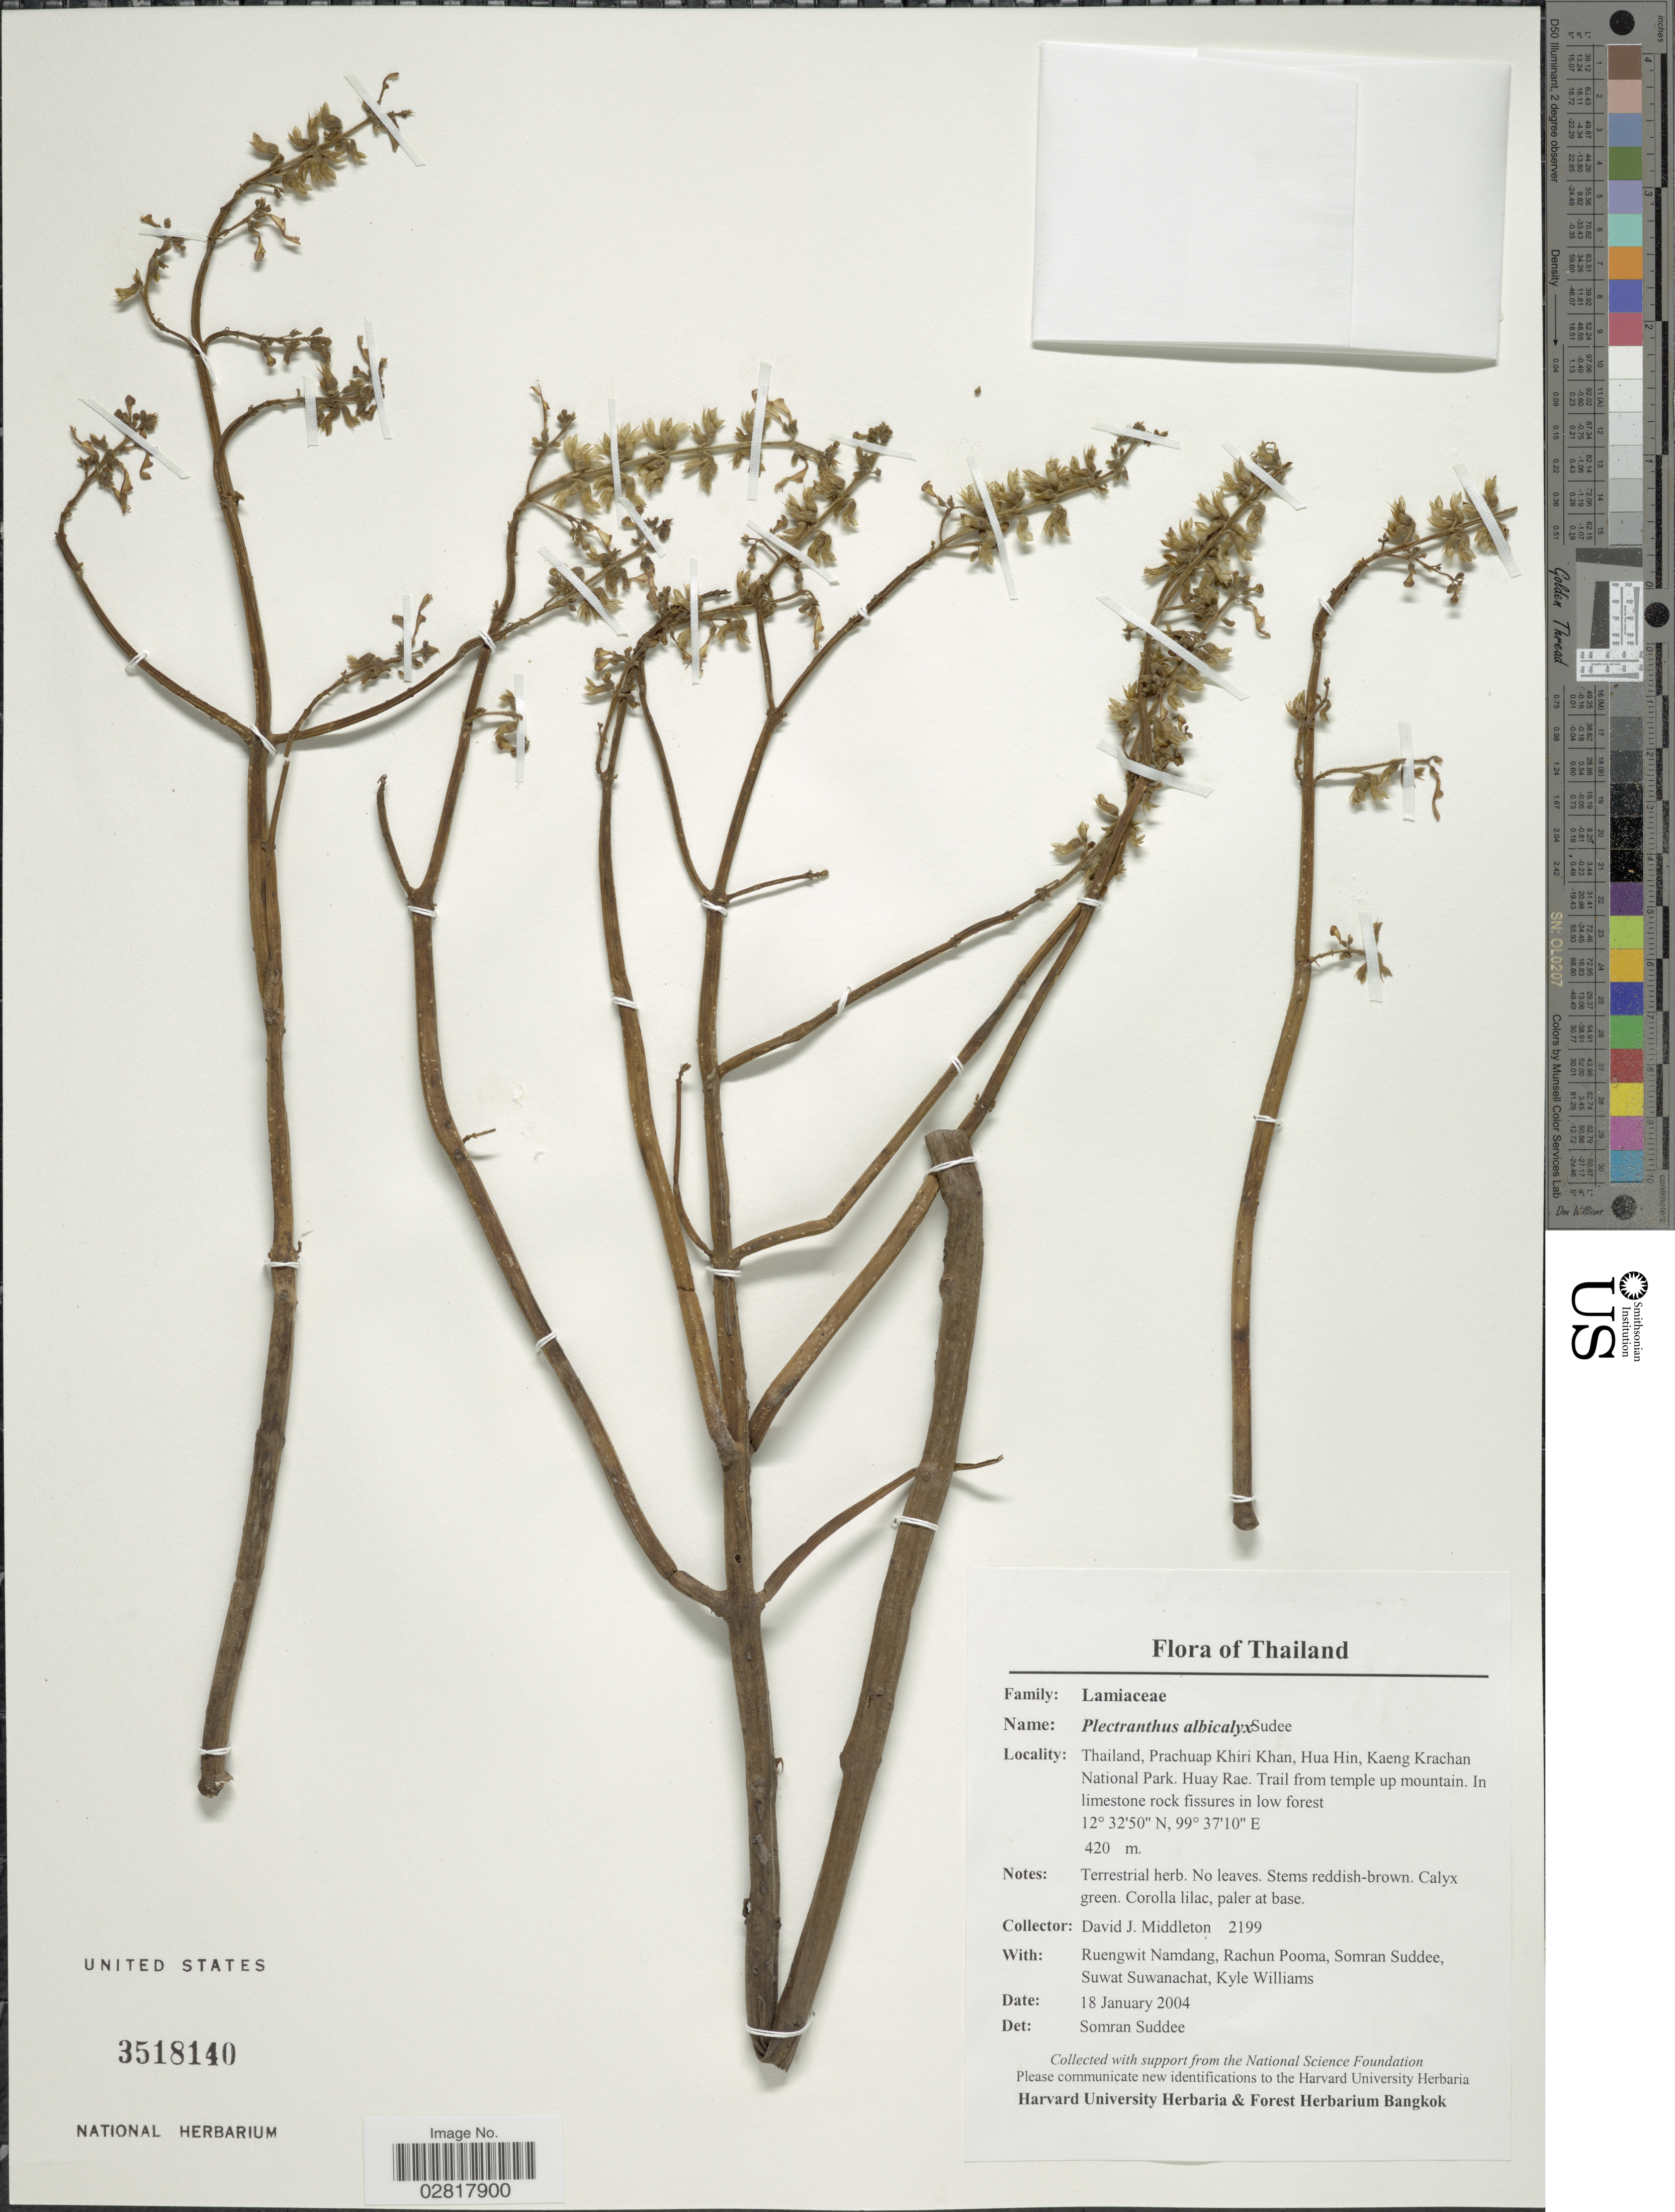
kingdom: Plantae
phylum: Tracheophyta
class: Magnoliopsida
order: Lamiales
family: Lamiaceae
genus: Plectranthus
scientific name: Plectranthus albicalyx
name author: Suddee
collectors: D. J. Middleton, R. Namdang, R. Pooma, S. Suddee & et al.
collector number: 2199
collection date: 2004-01-18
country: Thailand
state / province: Prachuap Khiri Khan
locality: Hua Hin, Kaeng Krachan National Park. Huay Rae. Trail from temple up mountain.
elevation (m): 420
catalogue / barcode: US 3518140